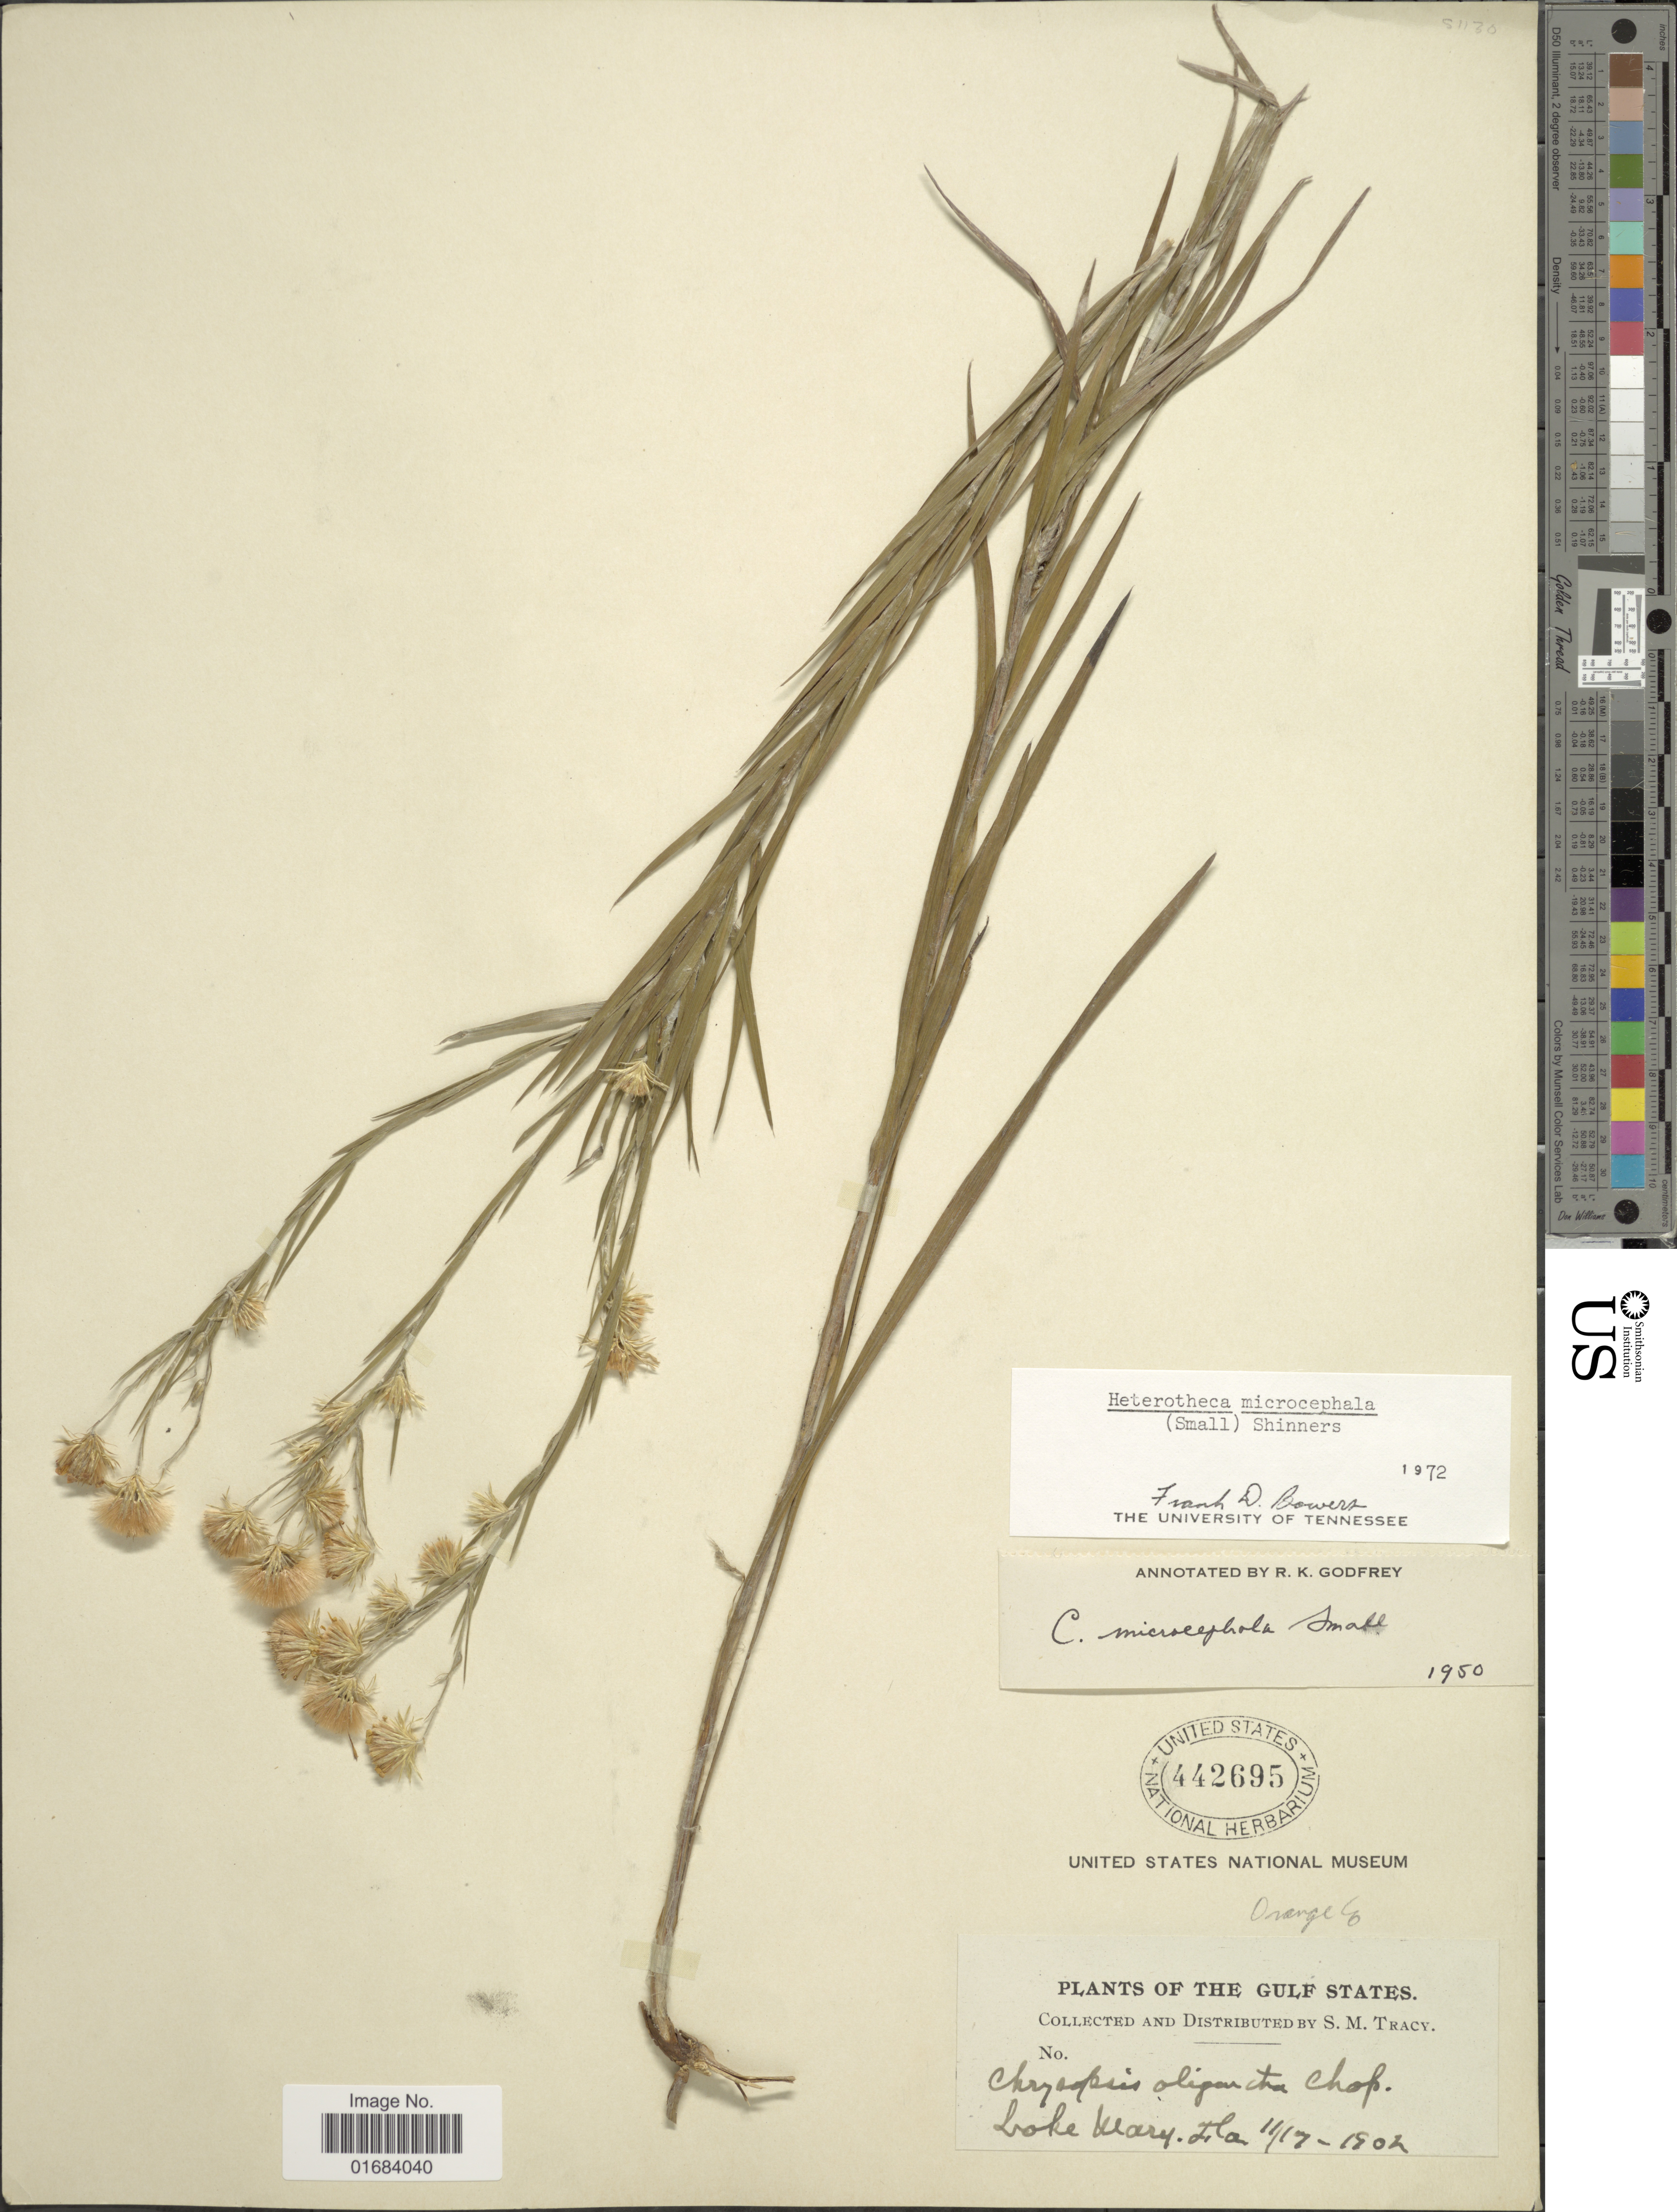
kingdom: Plantae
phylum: Tracheophyta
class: Magnoliopsida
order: Asterales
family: Asteraceae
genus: Pityopsis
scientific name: Pityopsis microcephala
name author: Small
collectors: S. Stracy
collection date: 1902-11-19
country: United States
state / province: Florida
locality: The Gulf States, Lake Mary, Orange Co.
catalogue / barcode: US 442695